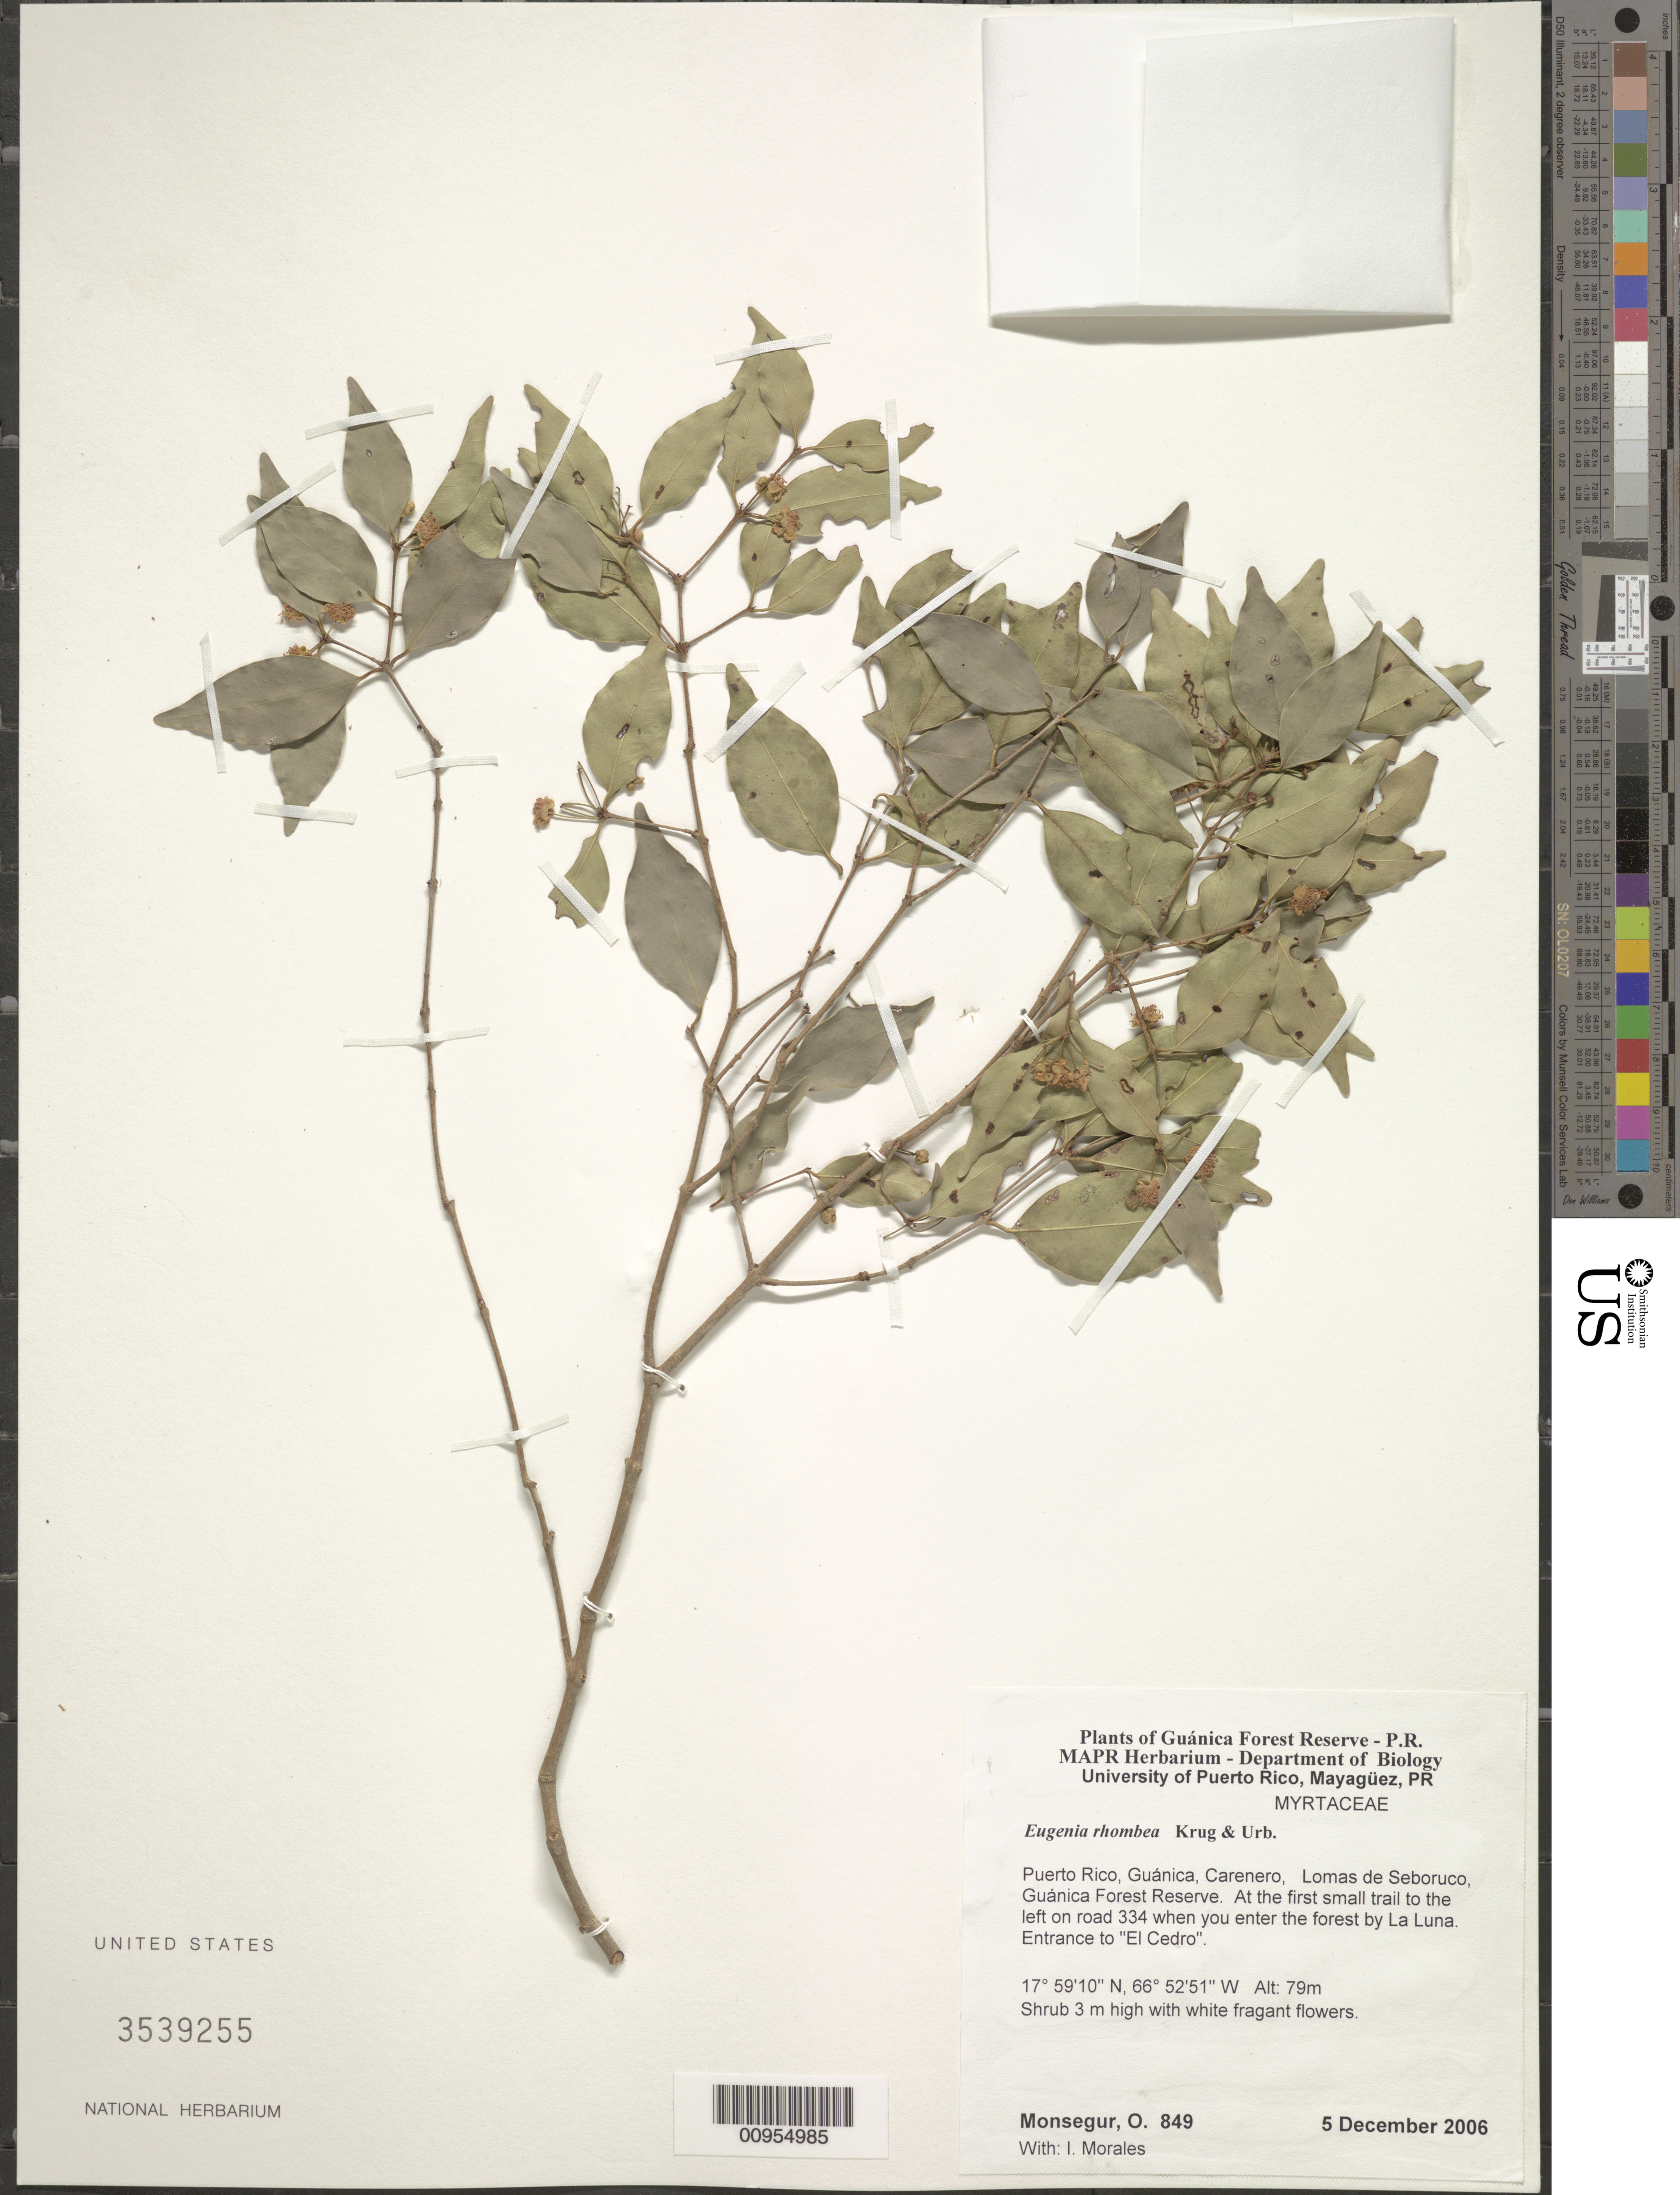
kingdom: Plantae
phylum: Tracheophyta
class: Magnoliopsida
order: Myrtales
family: Myrtaceae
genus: Eugenia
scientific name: Eugenia rhombea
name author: (O. Berg) Krug & Urb.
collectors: O. Monsegur & I. Morales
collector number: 849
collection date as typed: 05 Dec 2006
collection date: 2006-12-05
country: Puerto Rico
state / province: Guánica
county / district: Carenero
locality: Guánica Forest Reserve. Lomas de Seboruco, at the first small trail to the left on road 334 when you enter the forest by La Luna. Entrance to "El Cedro".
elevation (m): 79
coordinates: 17.59098, 66.52507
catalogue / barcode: US 3539255